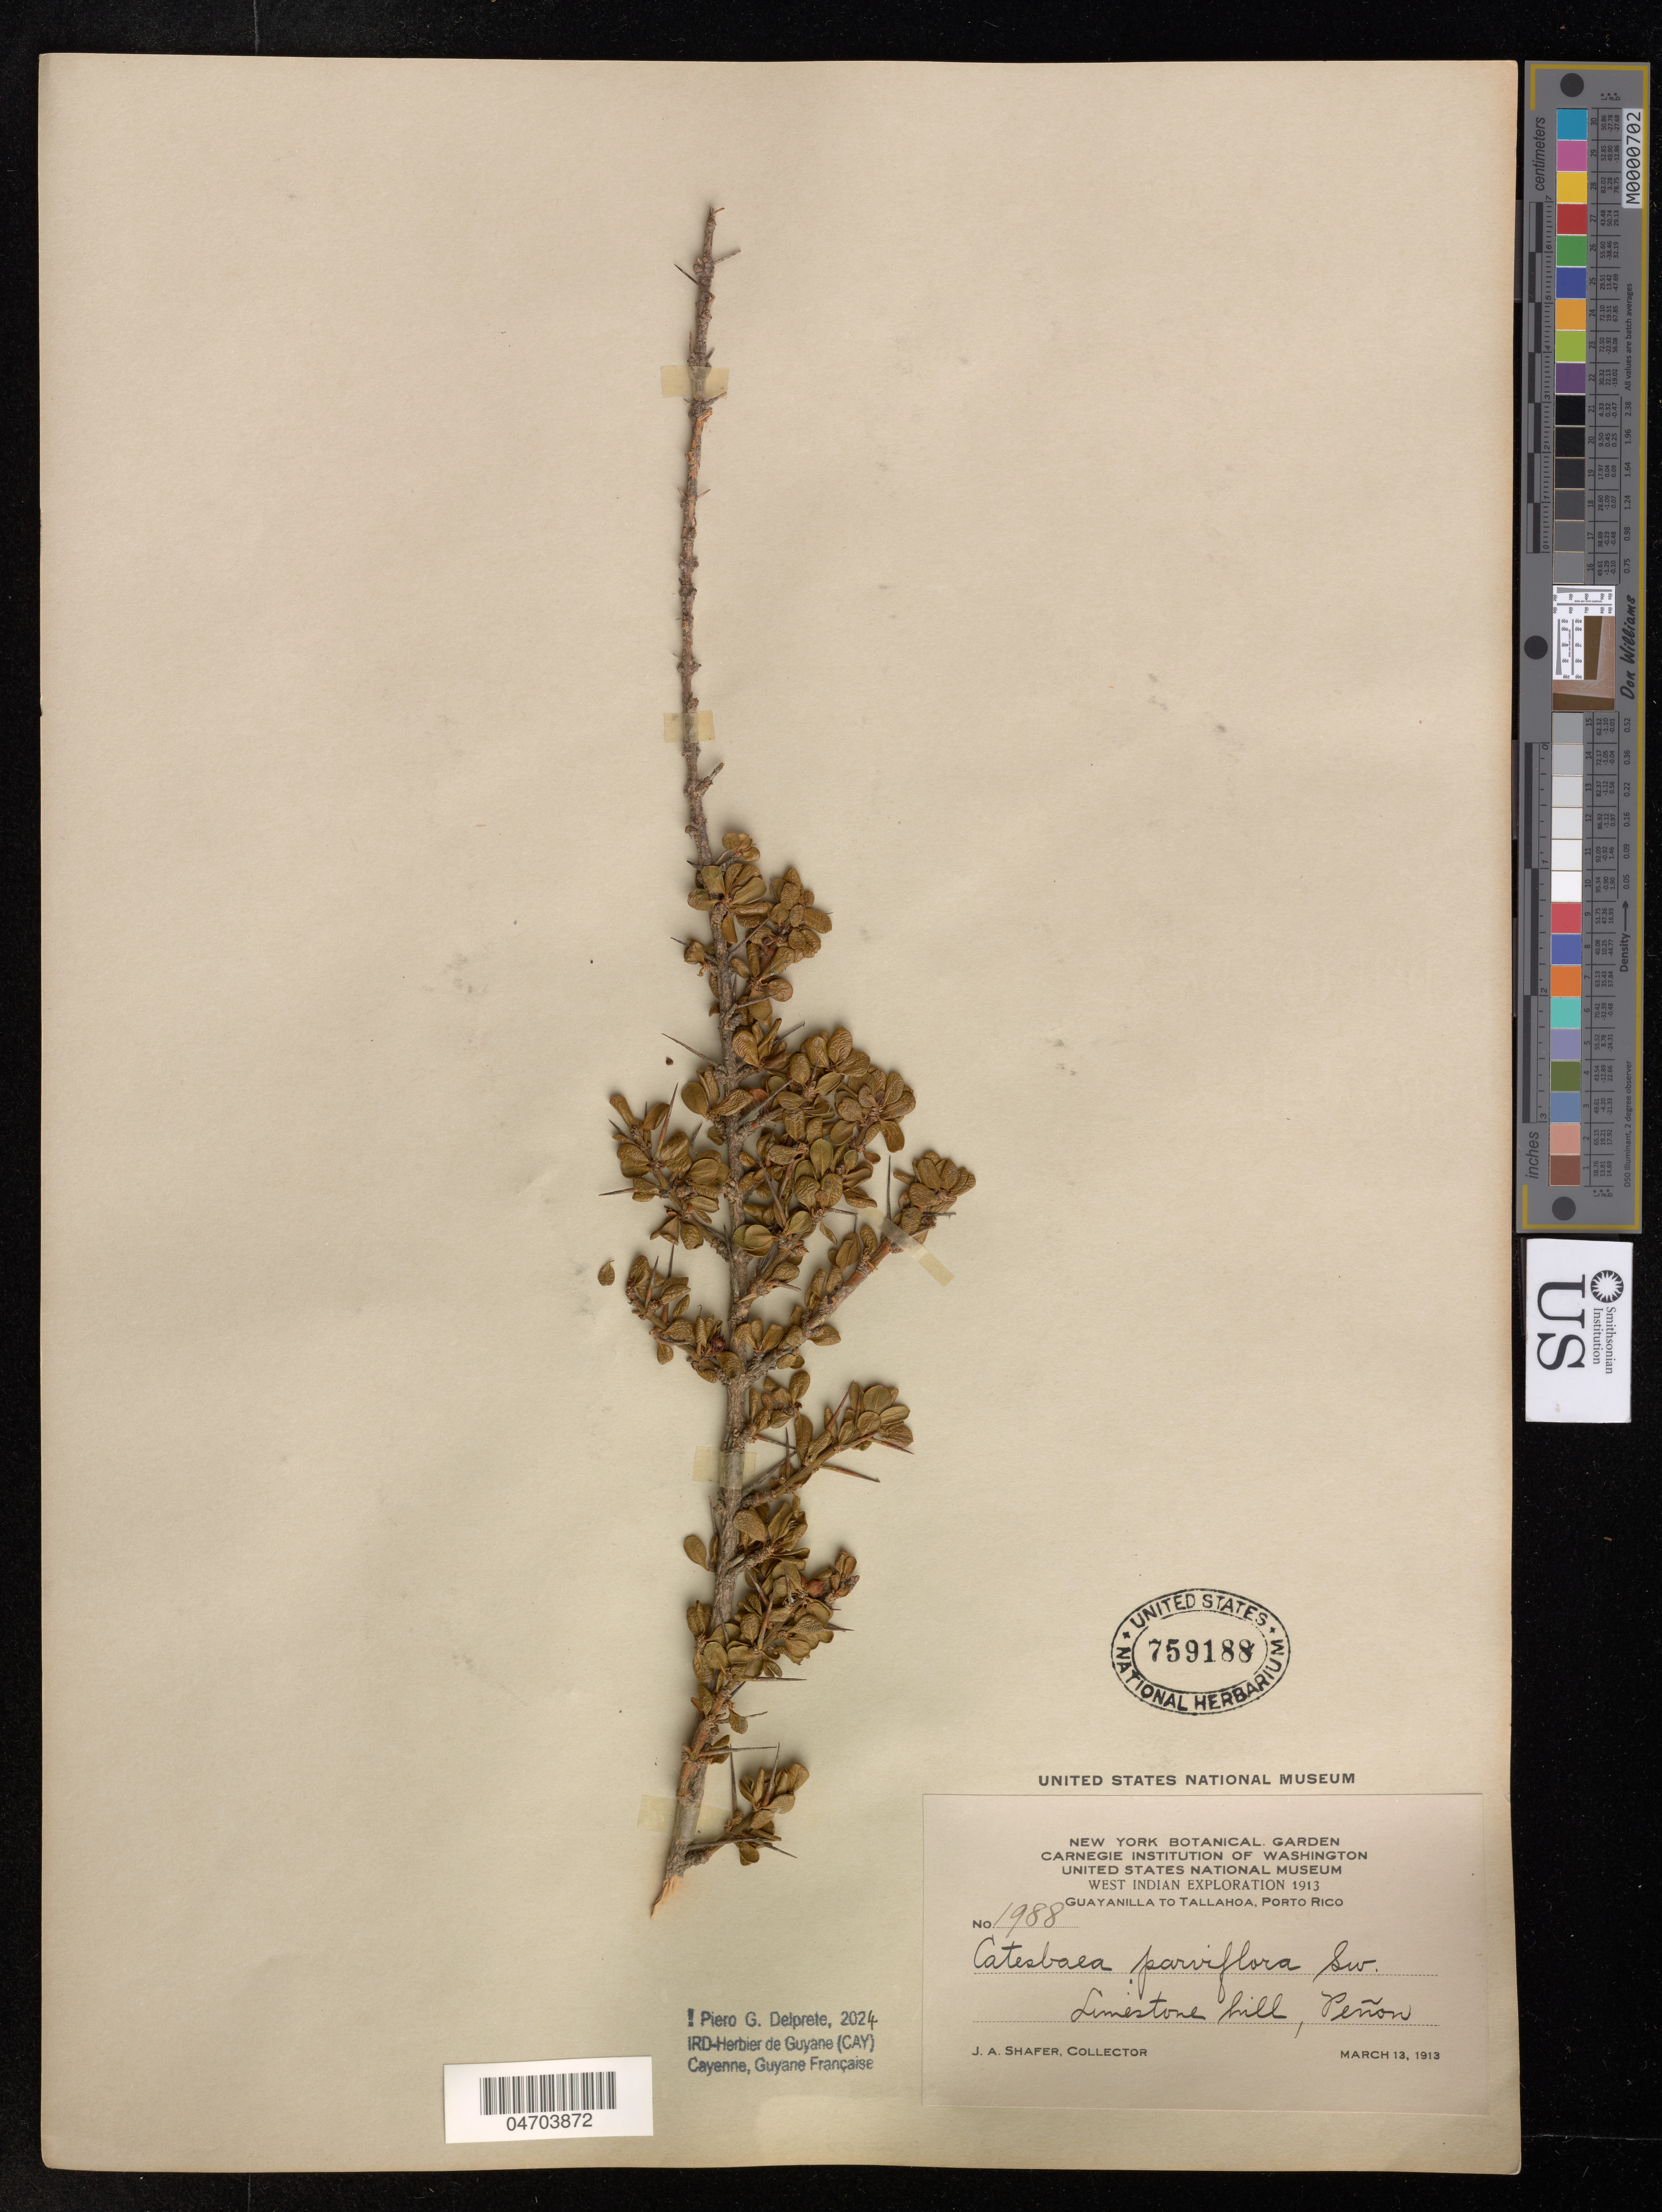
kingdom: Plantae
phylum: Tracheophyta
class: Magnoliopsida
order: Gentianales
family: Rubiaceae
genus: Catesbaea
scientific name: Catesbaea parviflora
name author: Sw.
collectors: J. A. Shafer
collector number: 1988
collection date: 1913-03-13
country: Puerto Rico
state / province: Guayanilla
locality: To Tallahoa, Limestone Hill, Peñon.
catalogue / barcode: US 759188